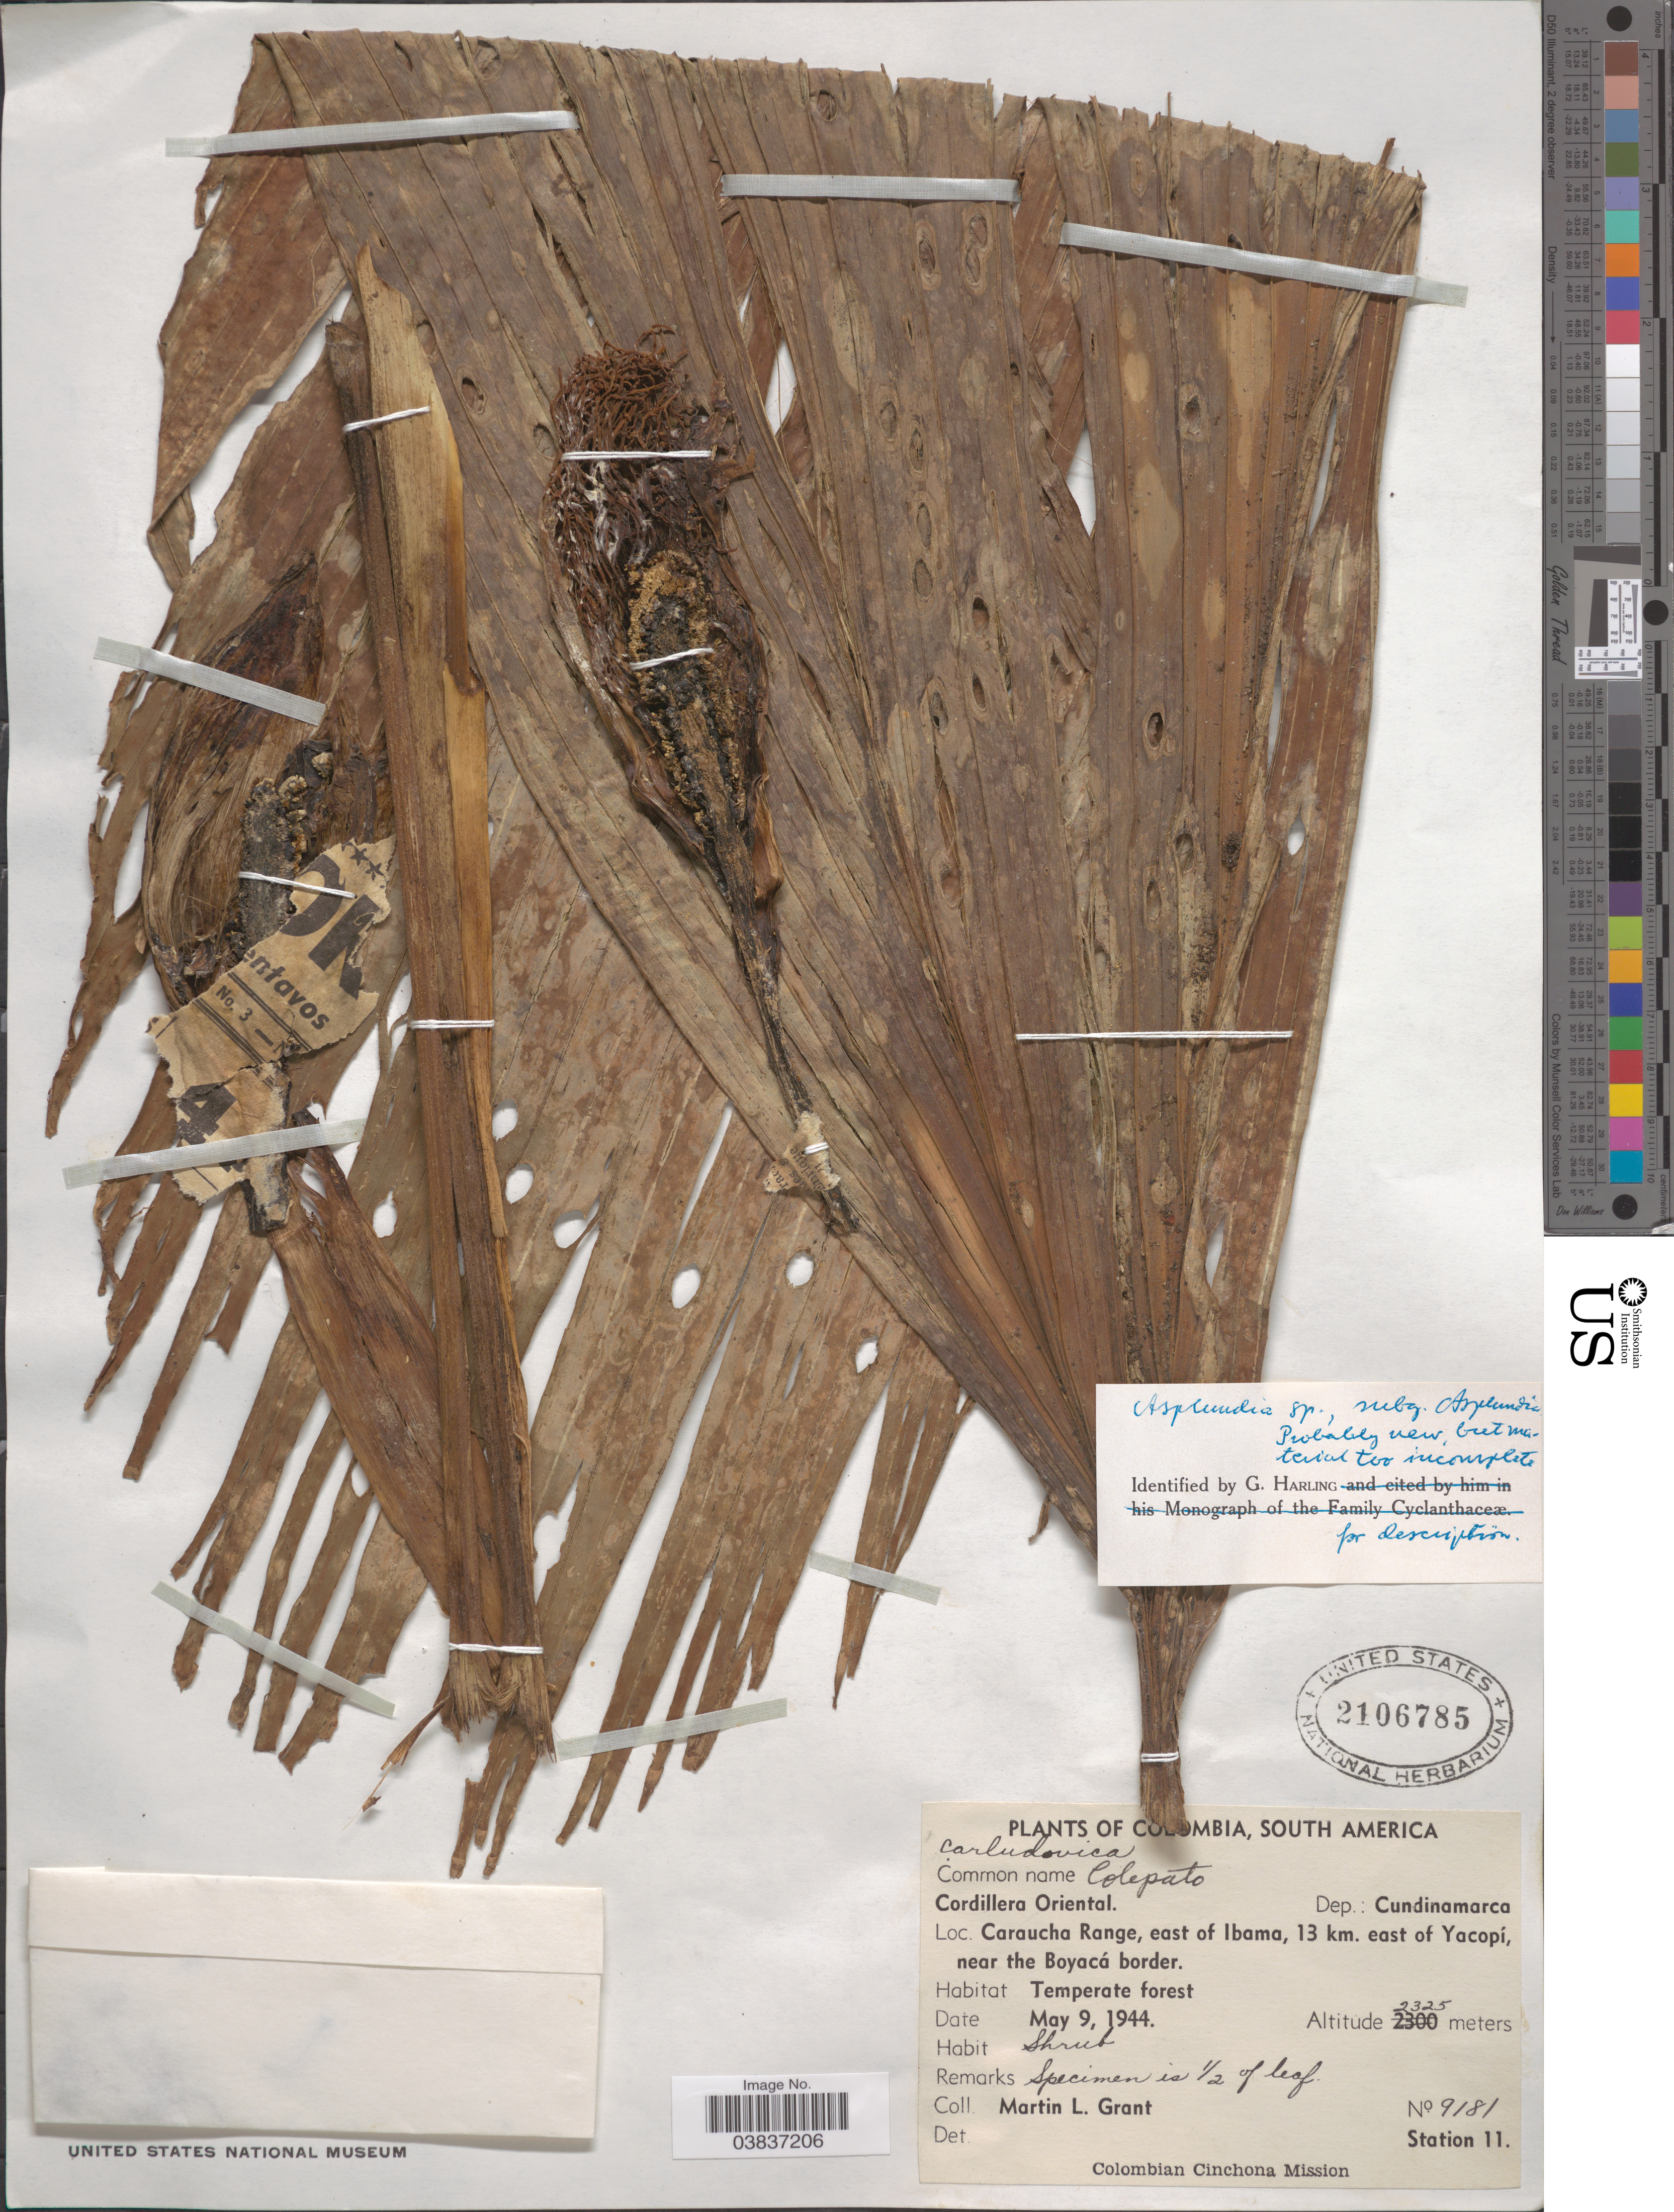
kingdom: Plantae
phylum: Tracheophyta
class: Liliopsida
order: Pandanales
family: Cyclanthaceae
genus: Asplundia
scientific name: Asplundia sp.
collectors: M. L. Grant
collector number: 9181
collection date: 1944-05-09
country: Colombia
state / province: Cundinamarca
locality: Cordillera Oriental. Dep.: Cundinamarca. Caraucha Range, east of Ibama, 13 km. east of Yacopí, near the Boyacá border. Station 11.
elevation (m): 2325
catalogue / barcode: US 2106785